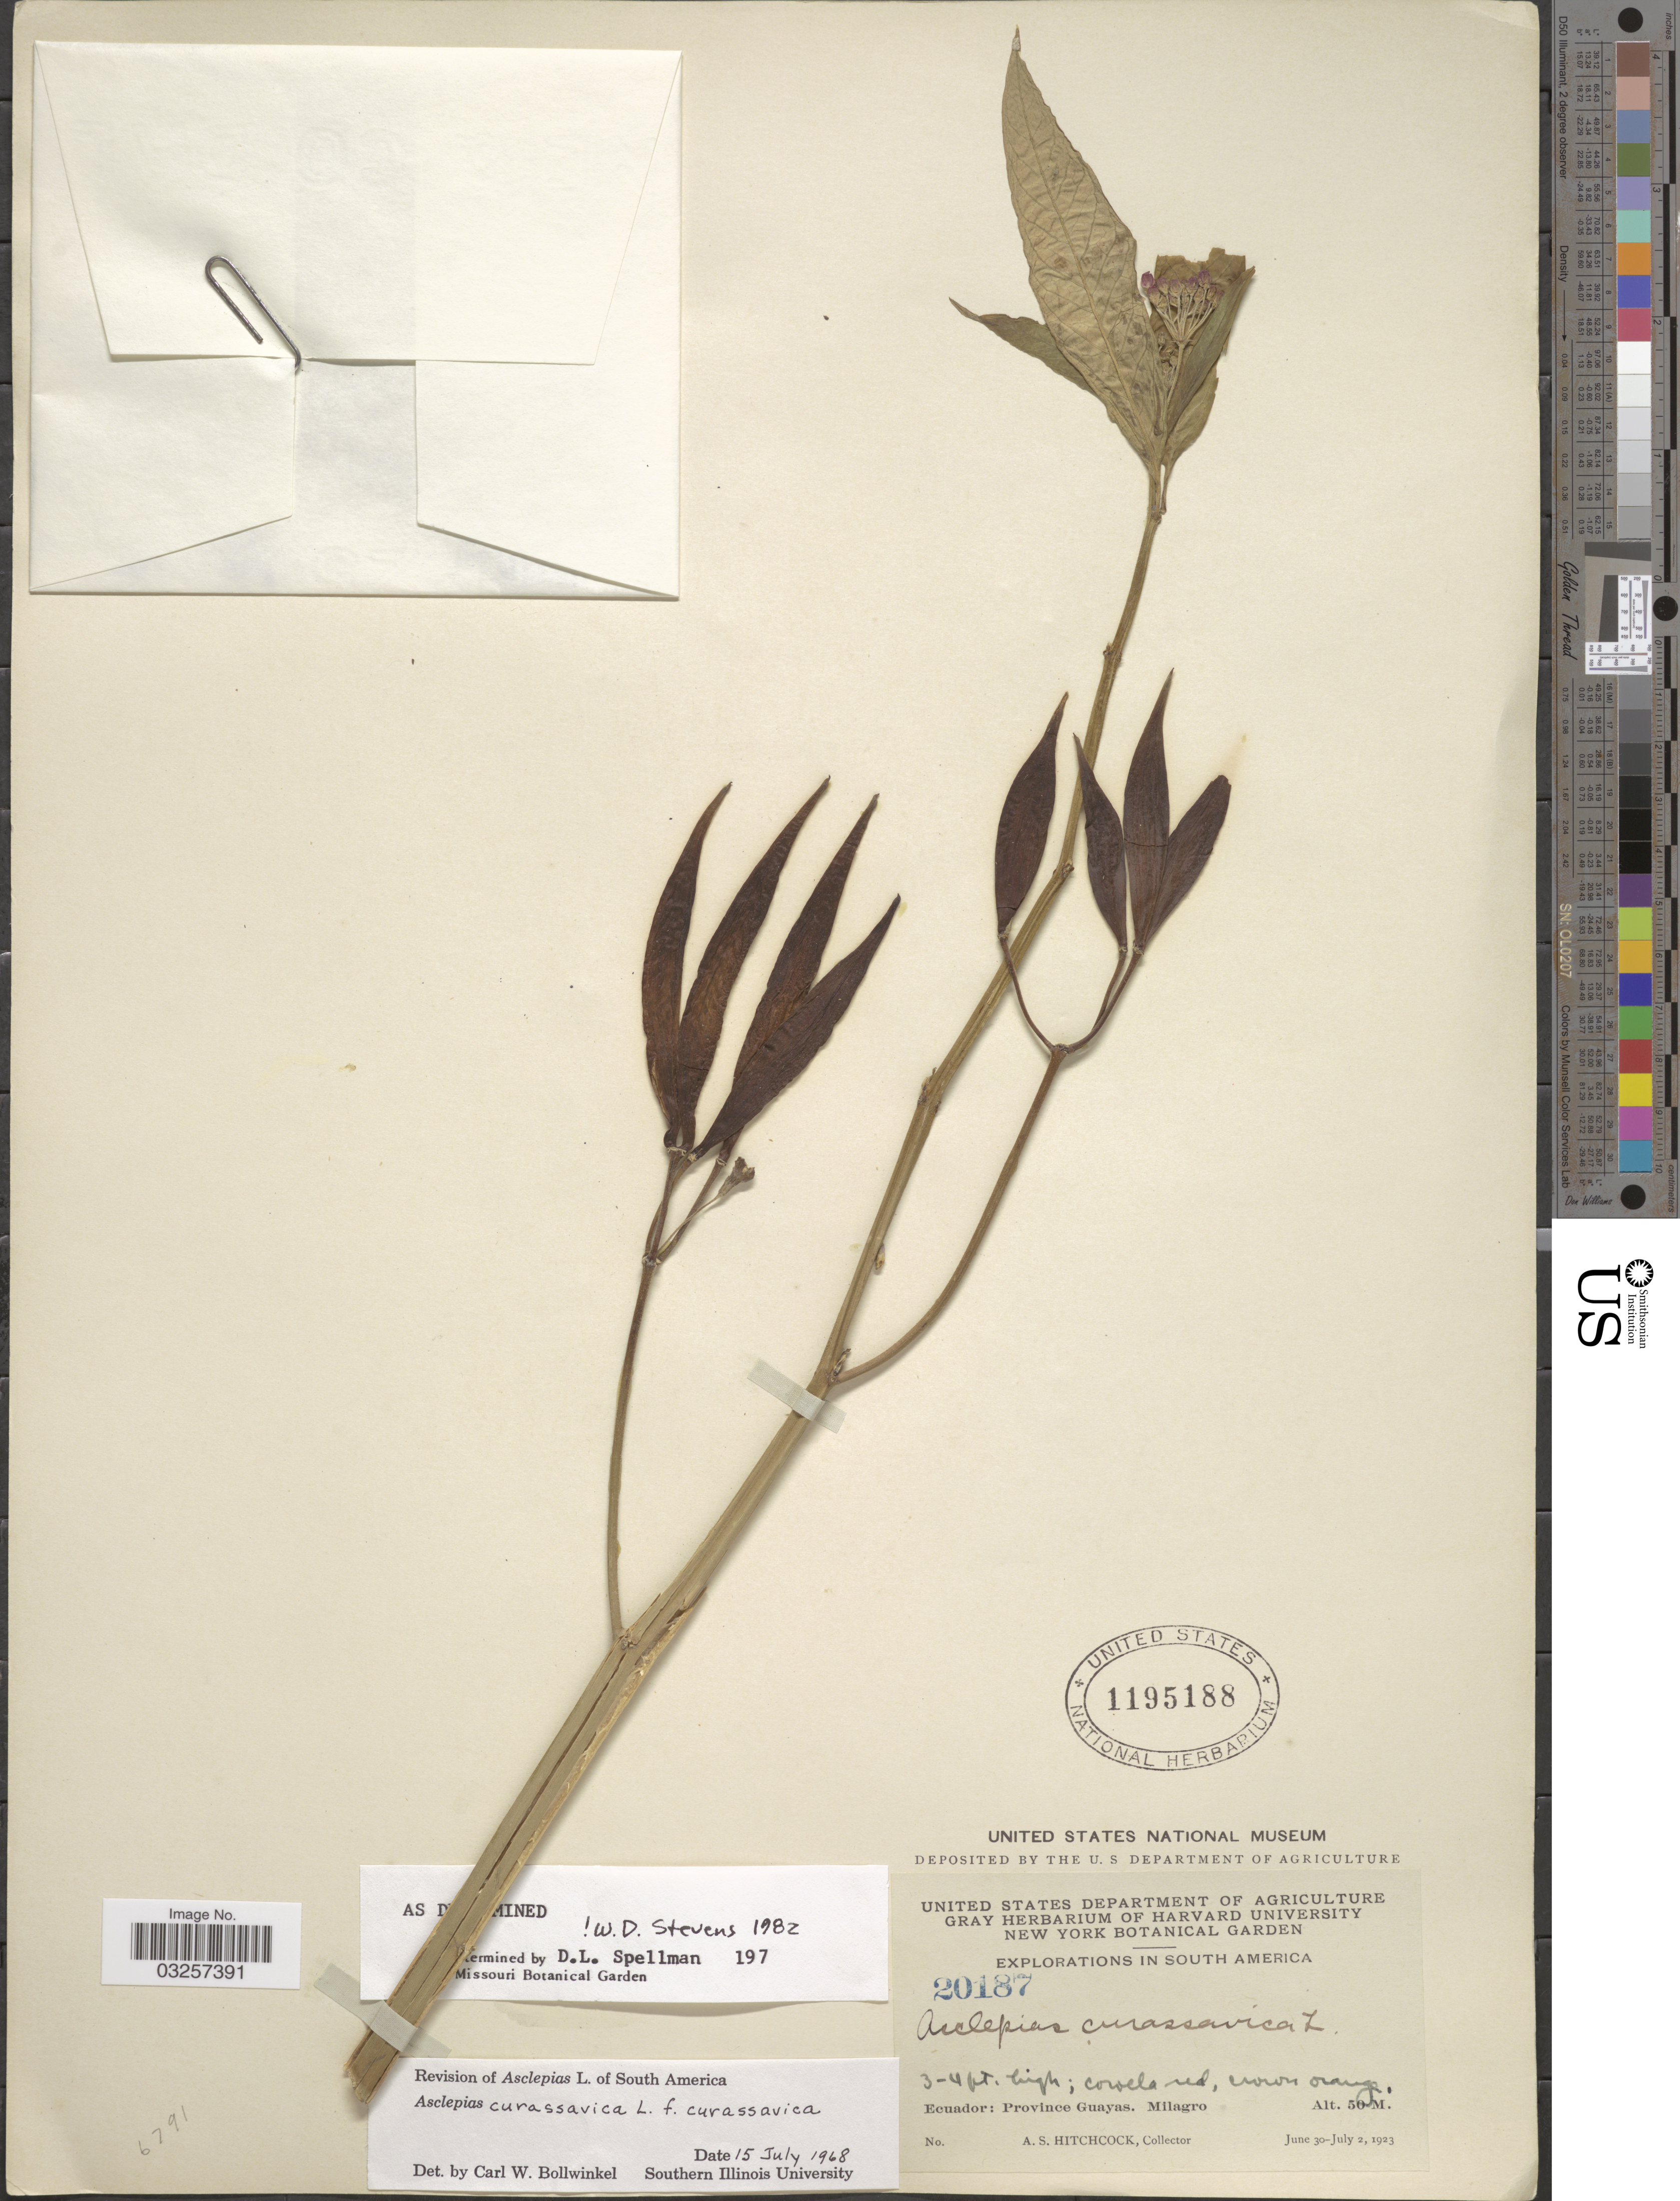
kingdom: Plantae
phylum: Tracheophyta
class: Magnoliopsida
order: Gentianales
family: Apocynaceae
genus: Asclepias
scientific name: Asclepias curassavica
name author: L.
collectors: A. S. Hitchcock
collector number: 20187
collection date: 1923-06-30/1923-07-02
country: Ecuador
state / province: Guayas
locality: Province Guayas. Milagro.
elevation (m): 50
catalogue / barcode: US 1195188